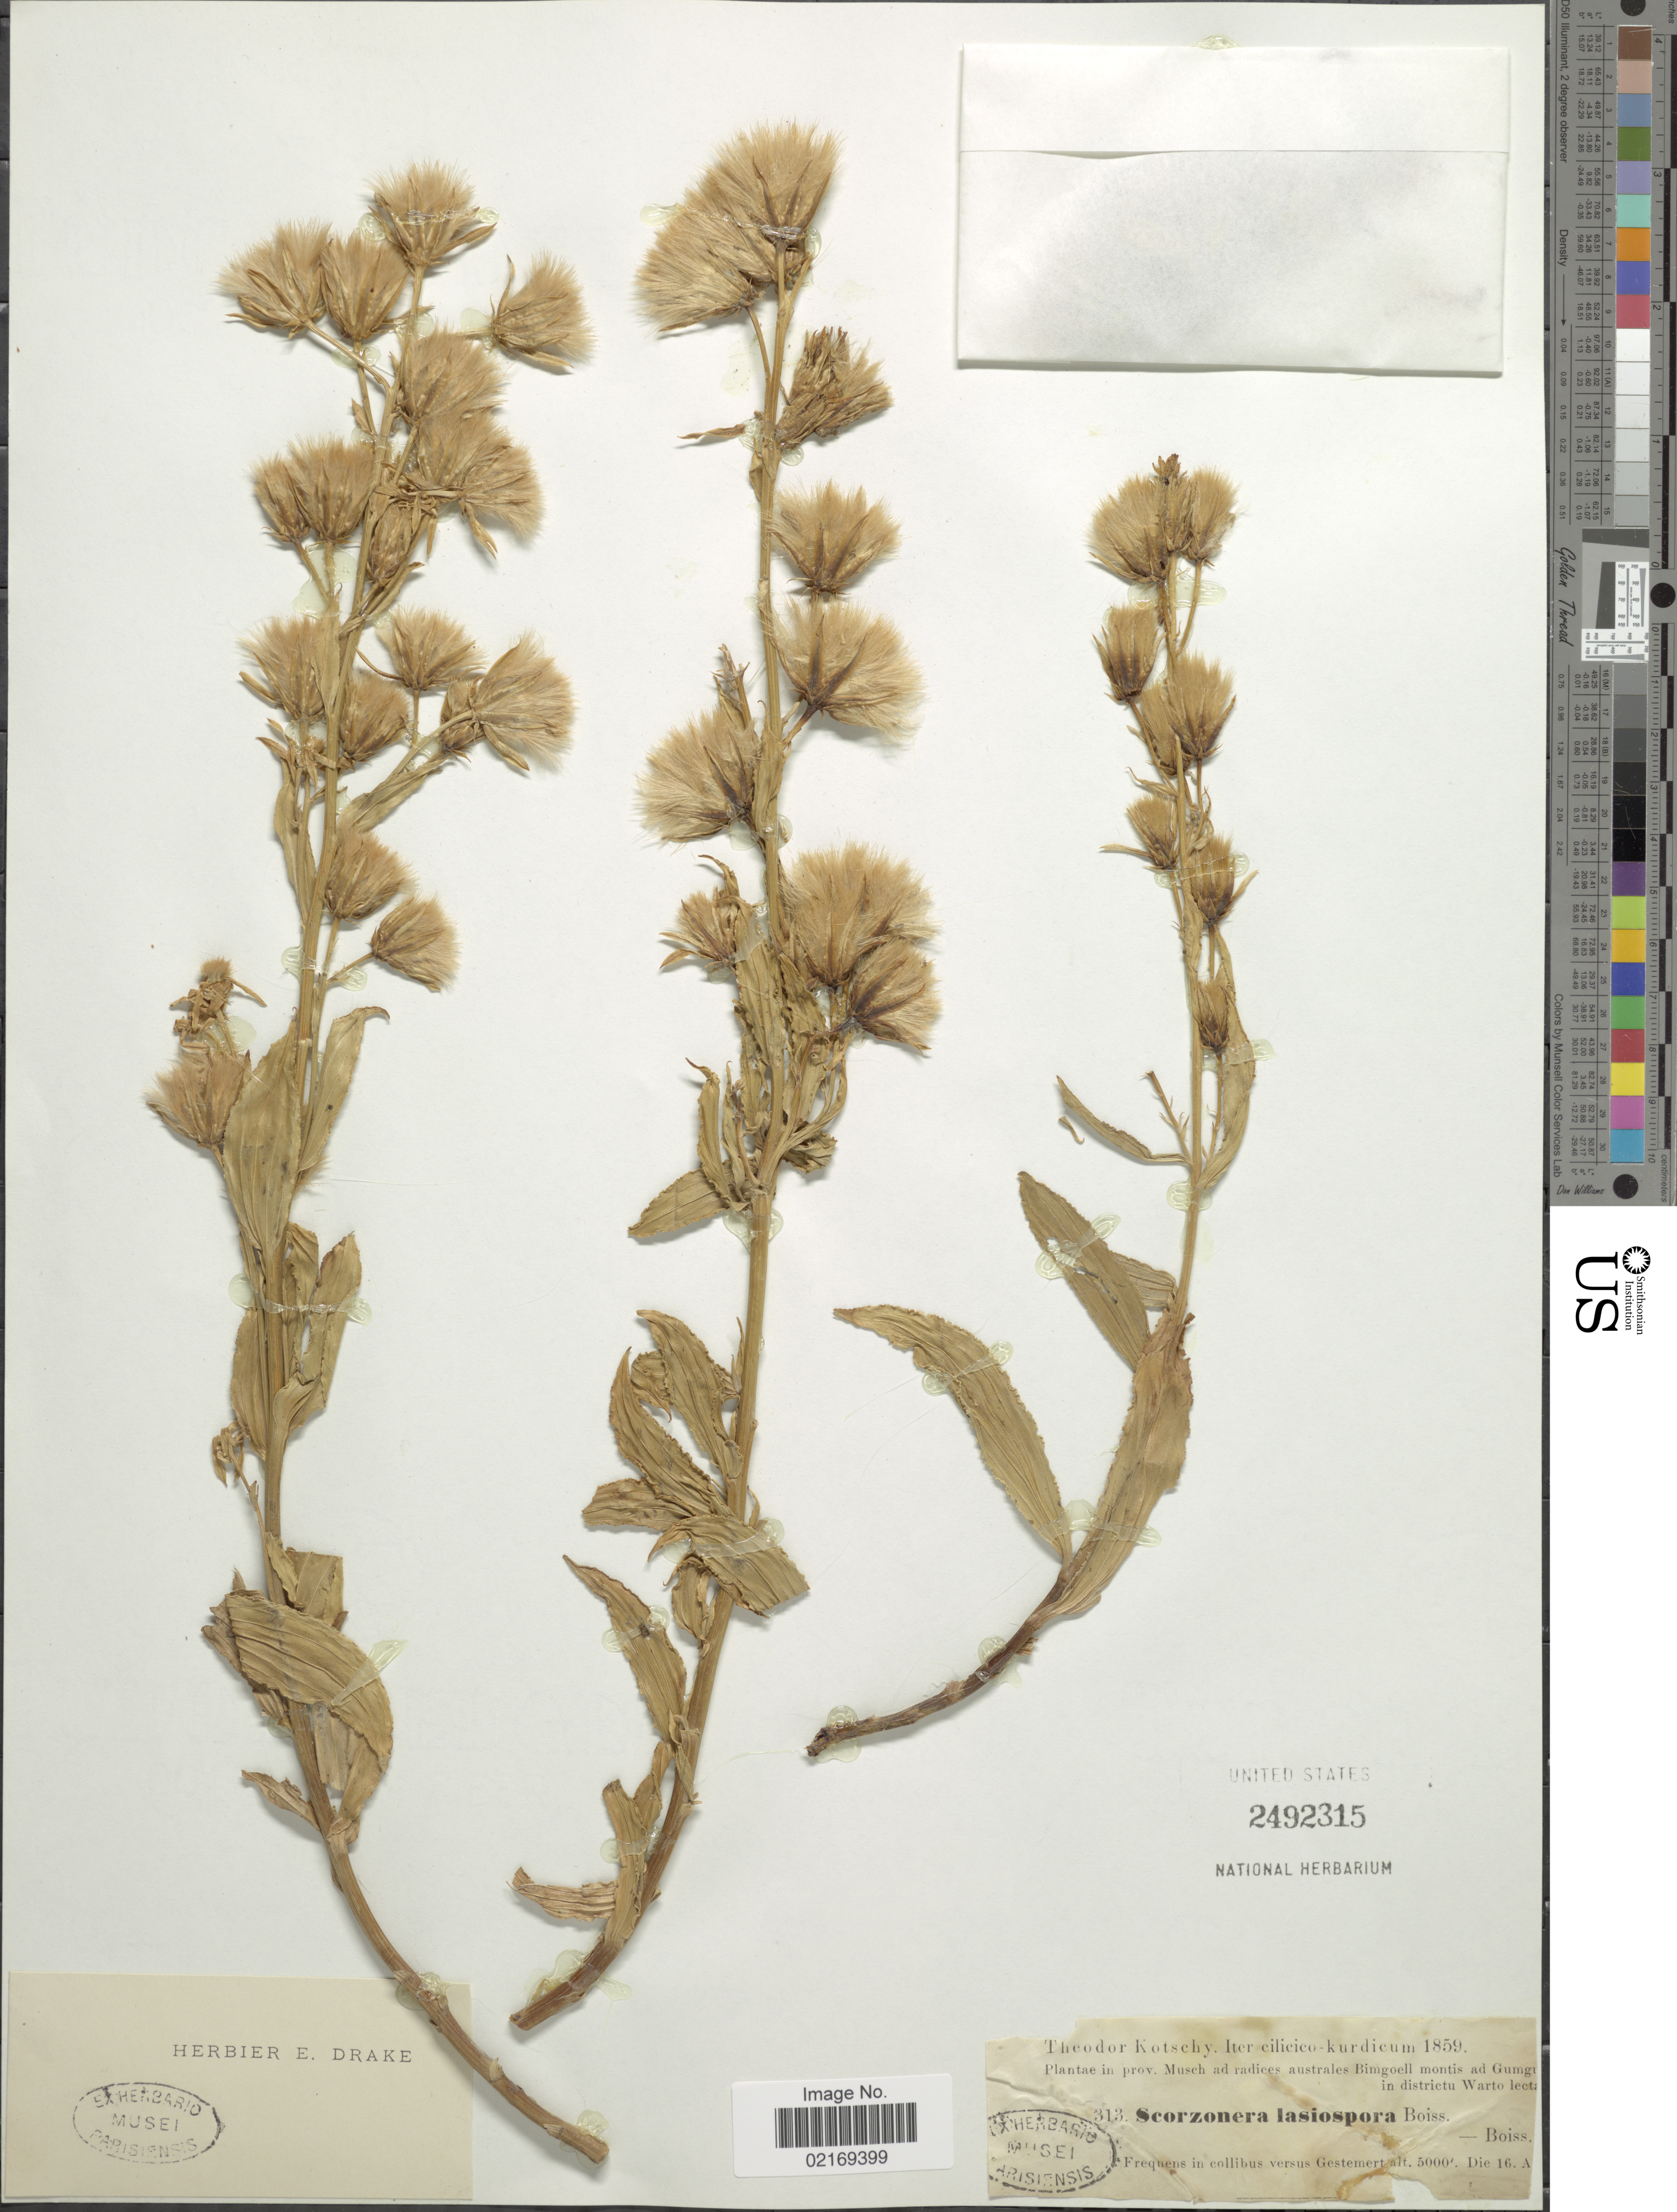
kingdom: Plantae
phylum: Tracheophyta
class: Magnoliopsida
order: Asterales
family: Asteraceae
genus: Scorzonera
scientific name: Scorzonera latifolia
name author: (Fisch. & C.A. Mey.) DC.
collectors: K. G. Kotschy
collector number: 313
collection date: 1859-12-16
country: Turkey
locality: Iter cilico-kurdicum, prov. Musch ad radices australes Bimgoell montis ad Gumgu [interpreted] in districtu Warto lecta [interpreted], frequens in collibus versus Gestemert.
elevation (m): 1524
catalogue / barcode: US 2492315